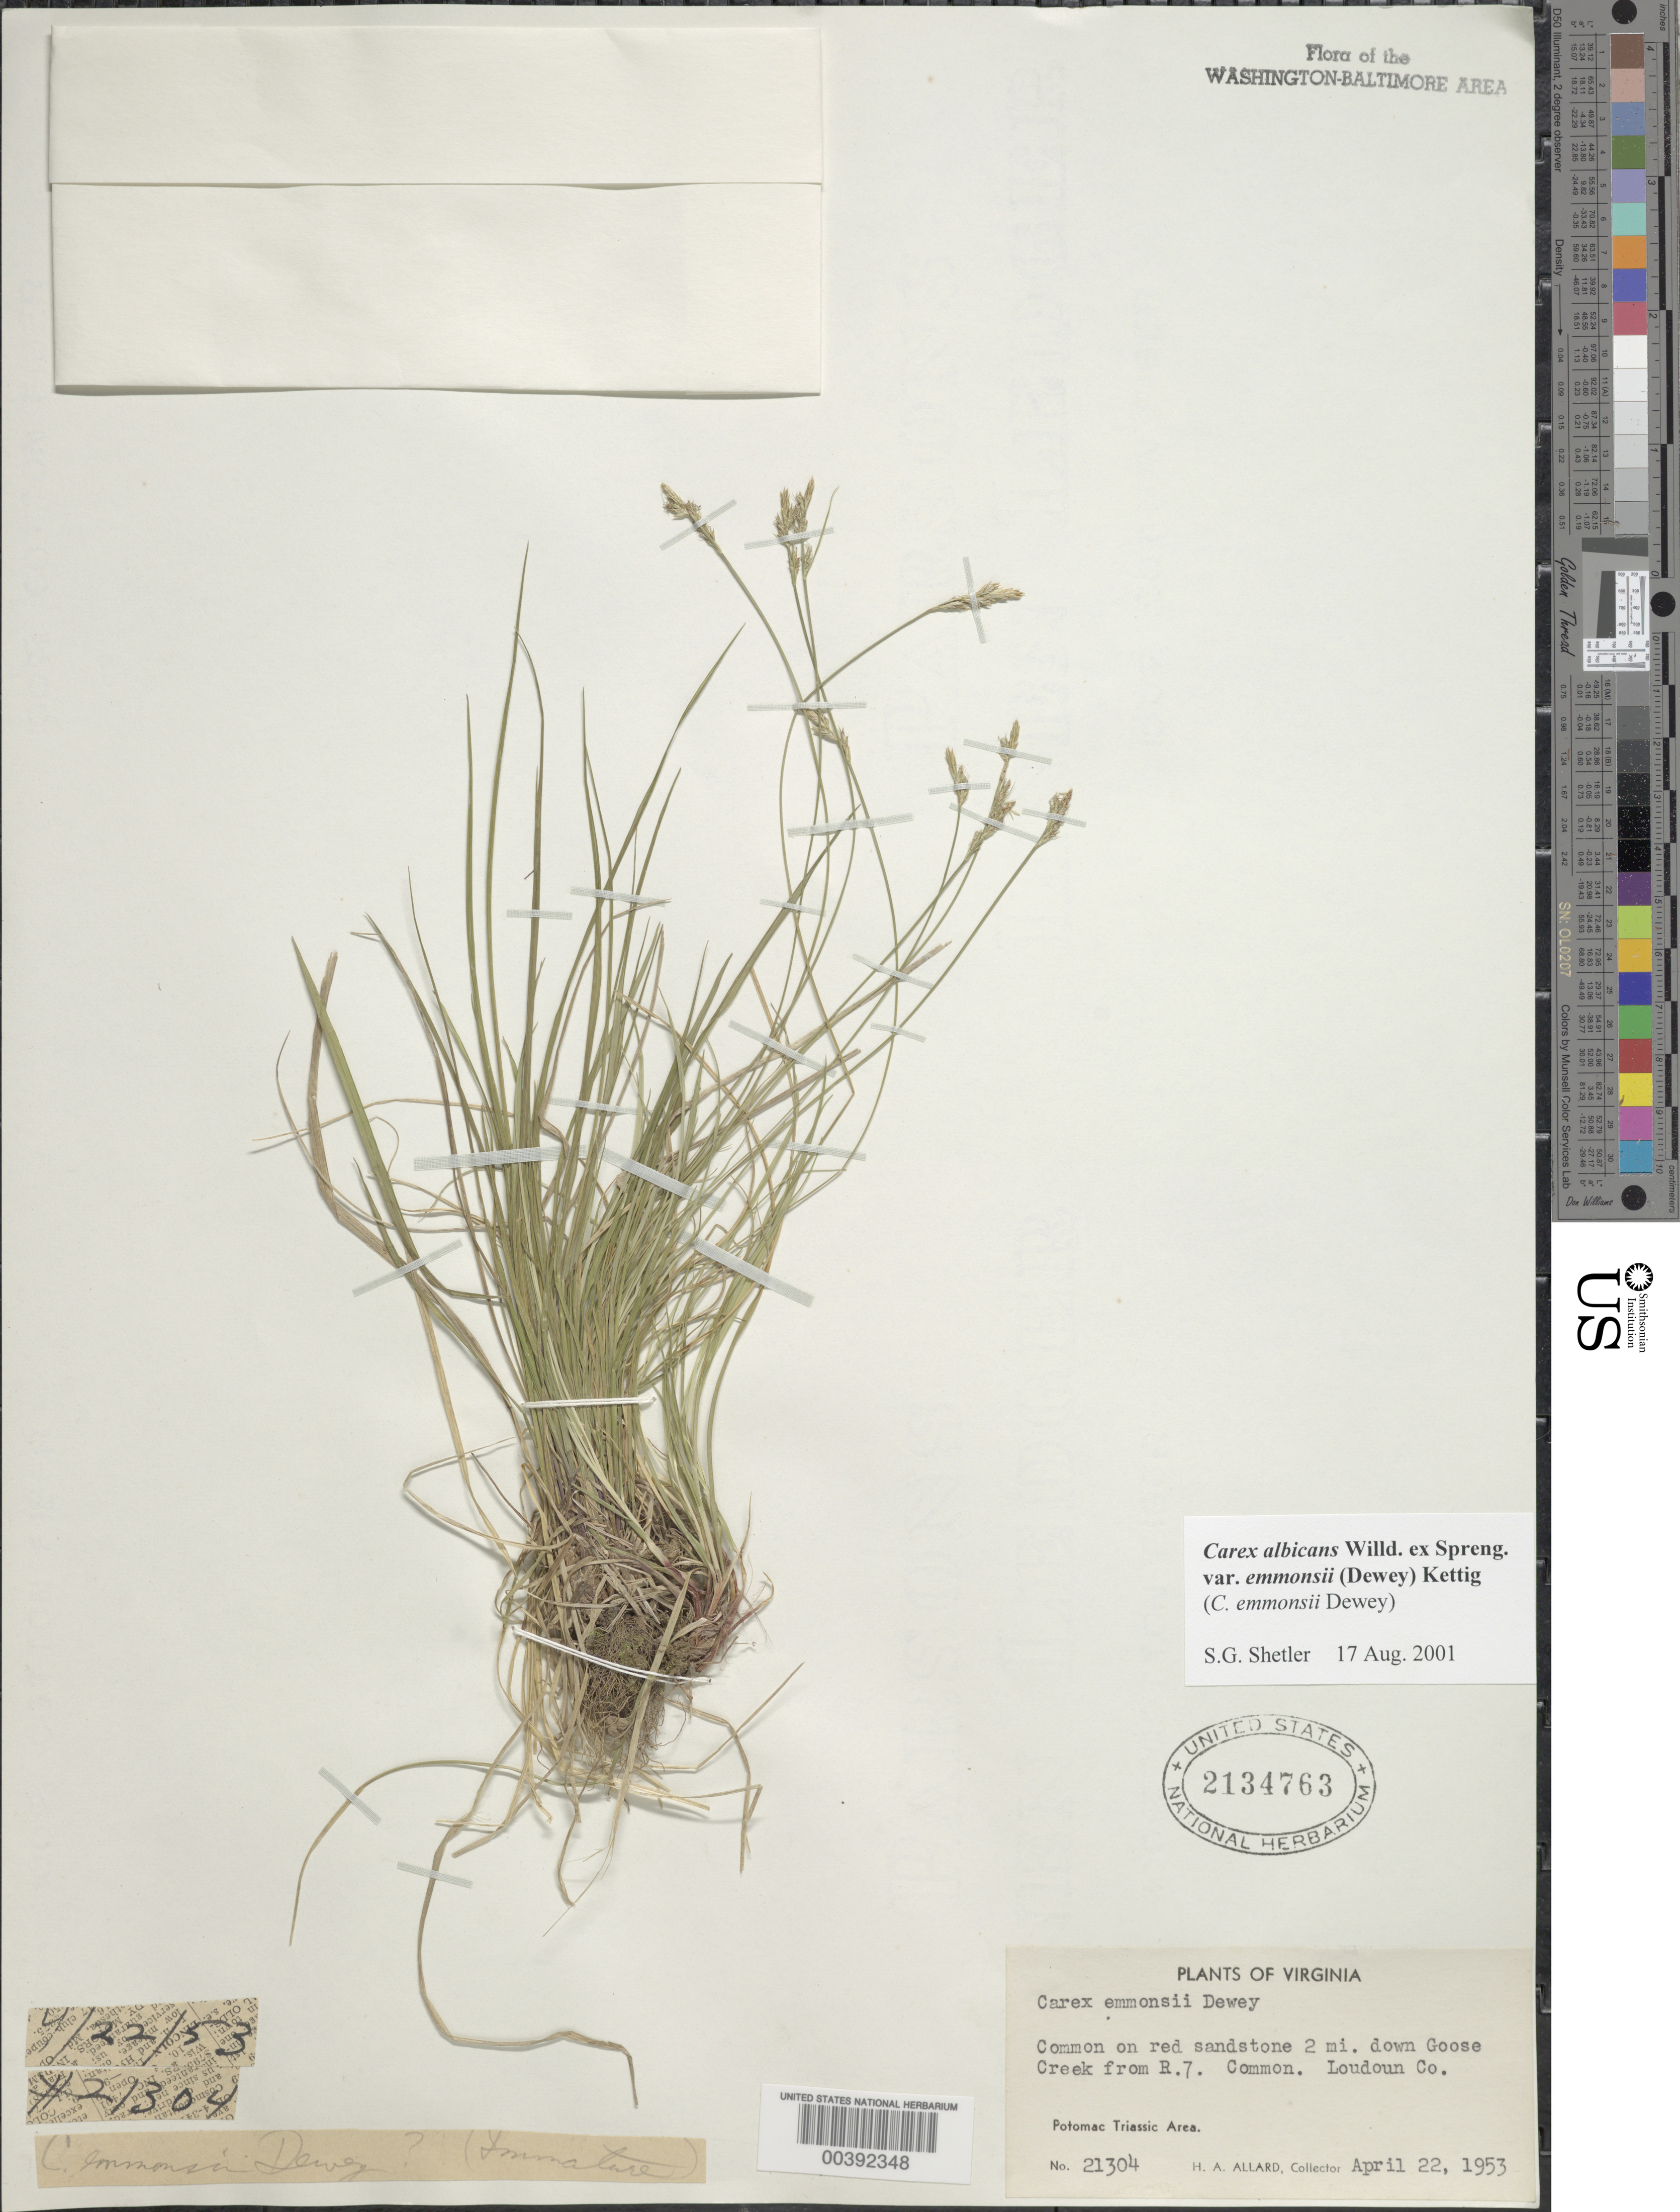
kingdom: Plantae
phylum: Tracheophyta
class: Liliopsida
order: Poales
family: Cyperaceae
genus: Carex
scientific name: Carex emmonsii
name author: Dewey ex Torr.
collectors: H. A. Allard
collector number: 21304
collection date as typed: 22 Apr 1953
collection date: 1953-04-22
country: United States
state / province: Virginia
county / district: Loudoun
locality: downstream from Route 7 on Goose Creek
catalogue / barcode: US 2134763